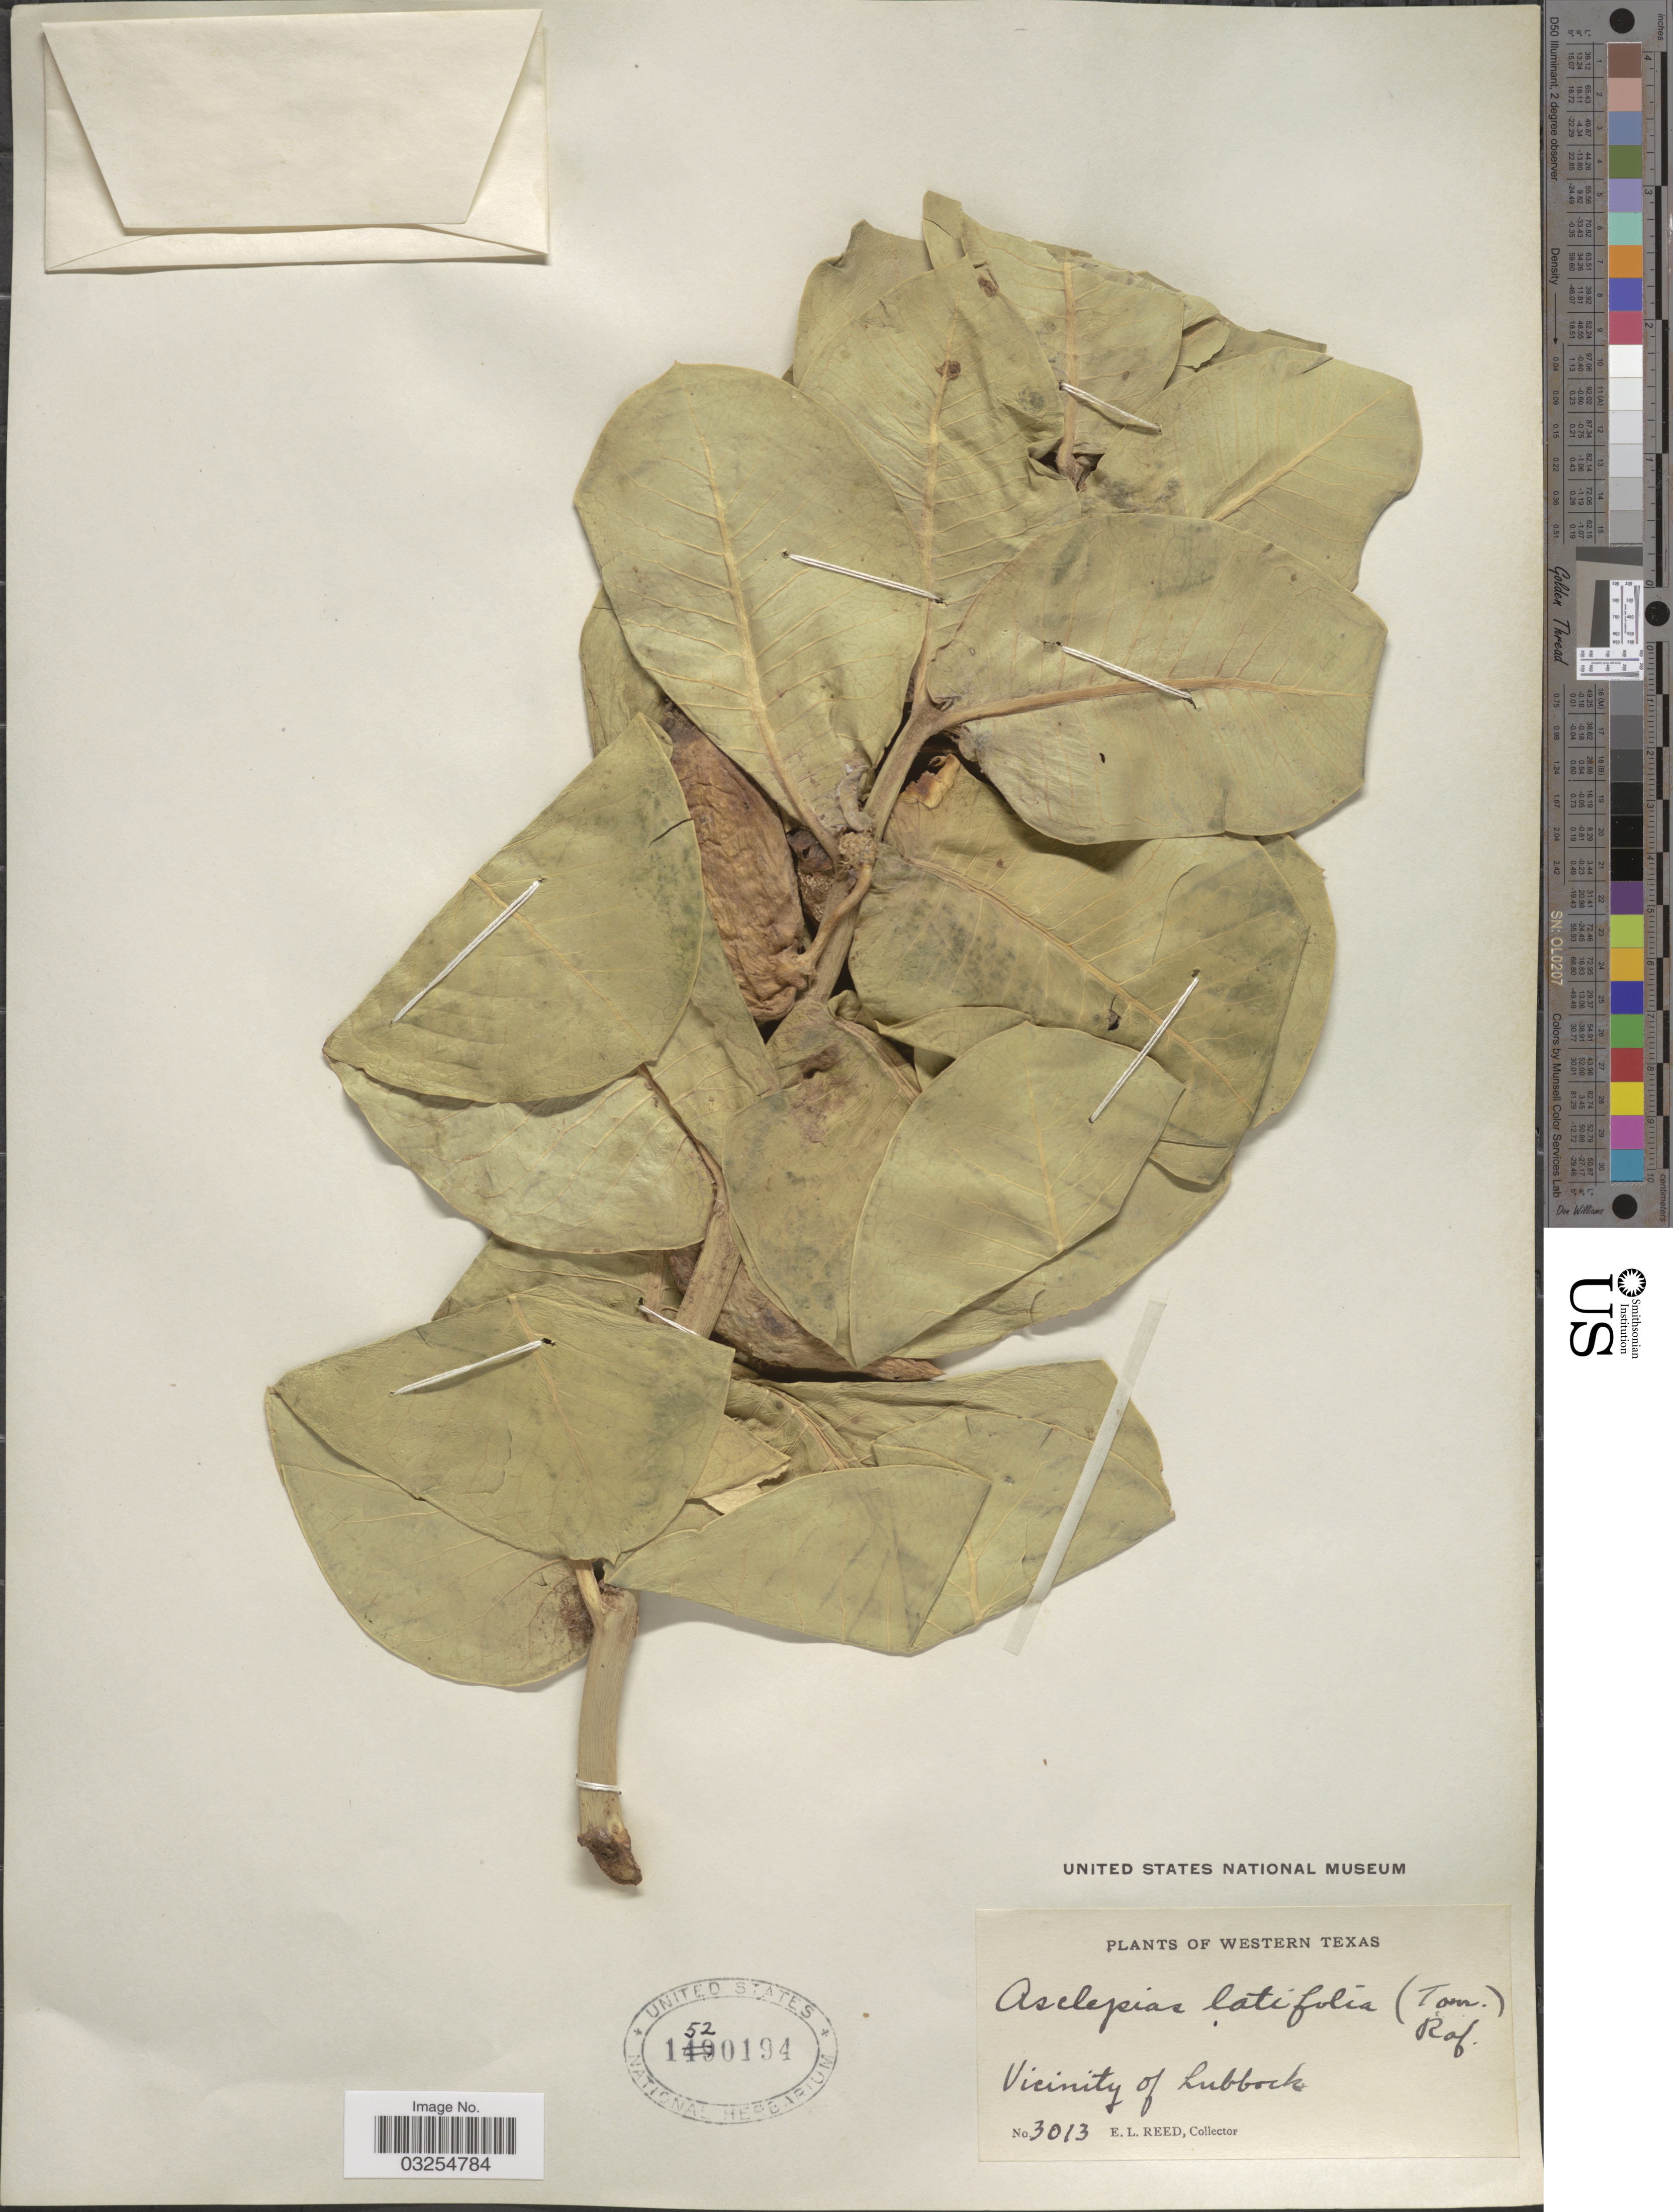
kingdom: Plantae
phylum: Tracheophyta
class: Magnoliopsida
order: Gentianales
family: Apocynaceae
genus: Asclepias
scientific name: Asclepias latifolia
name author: Torr.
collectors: E. Reed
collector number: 3012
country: United States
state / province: Texas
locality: Western Texas, Vicinity of Lubbock.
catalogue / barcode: US 1520194